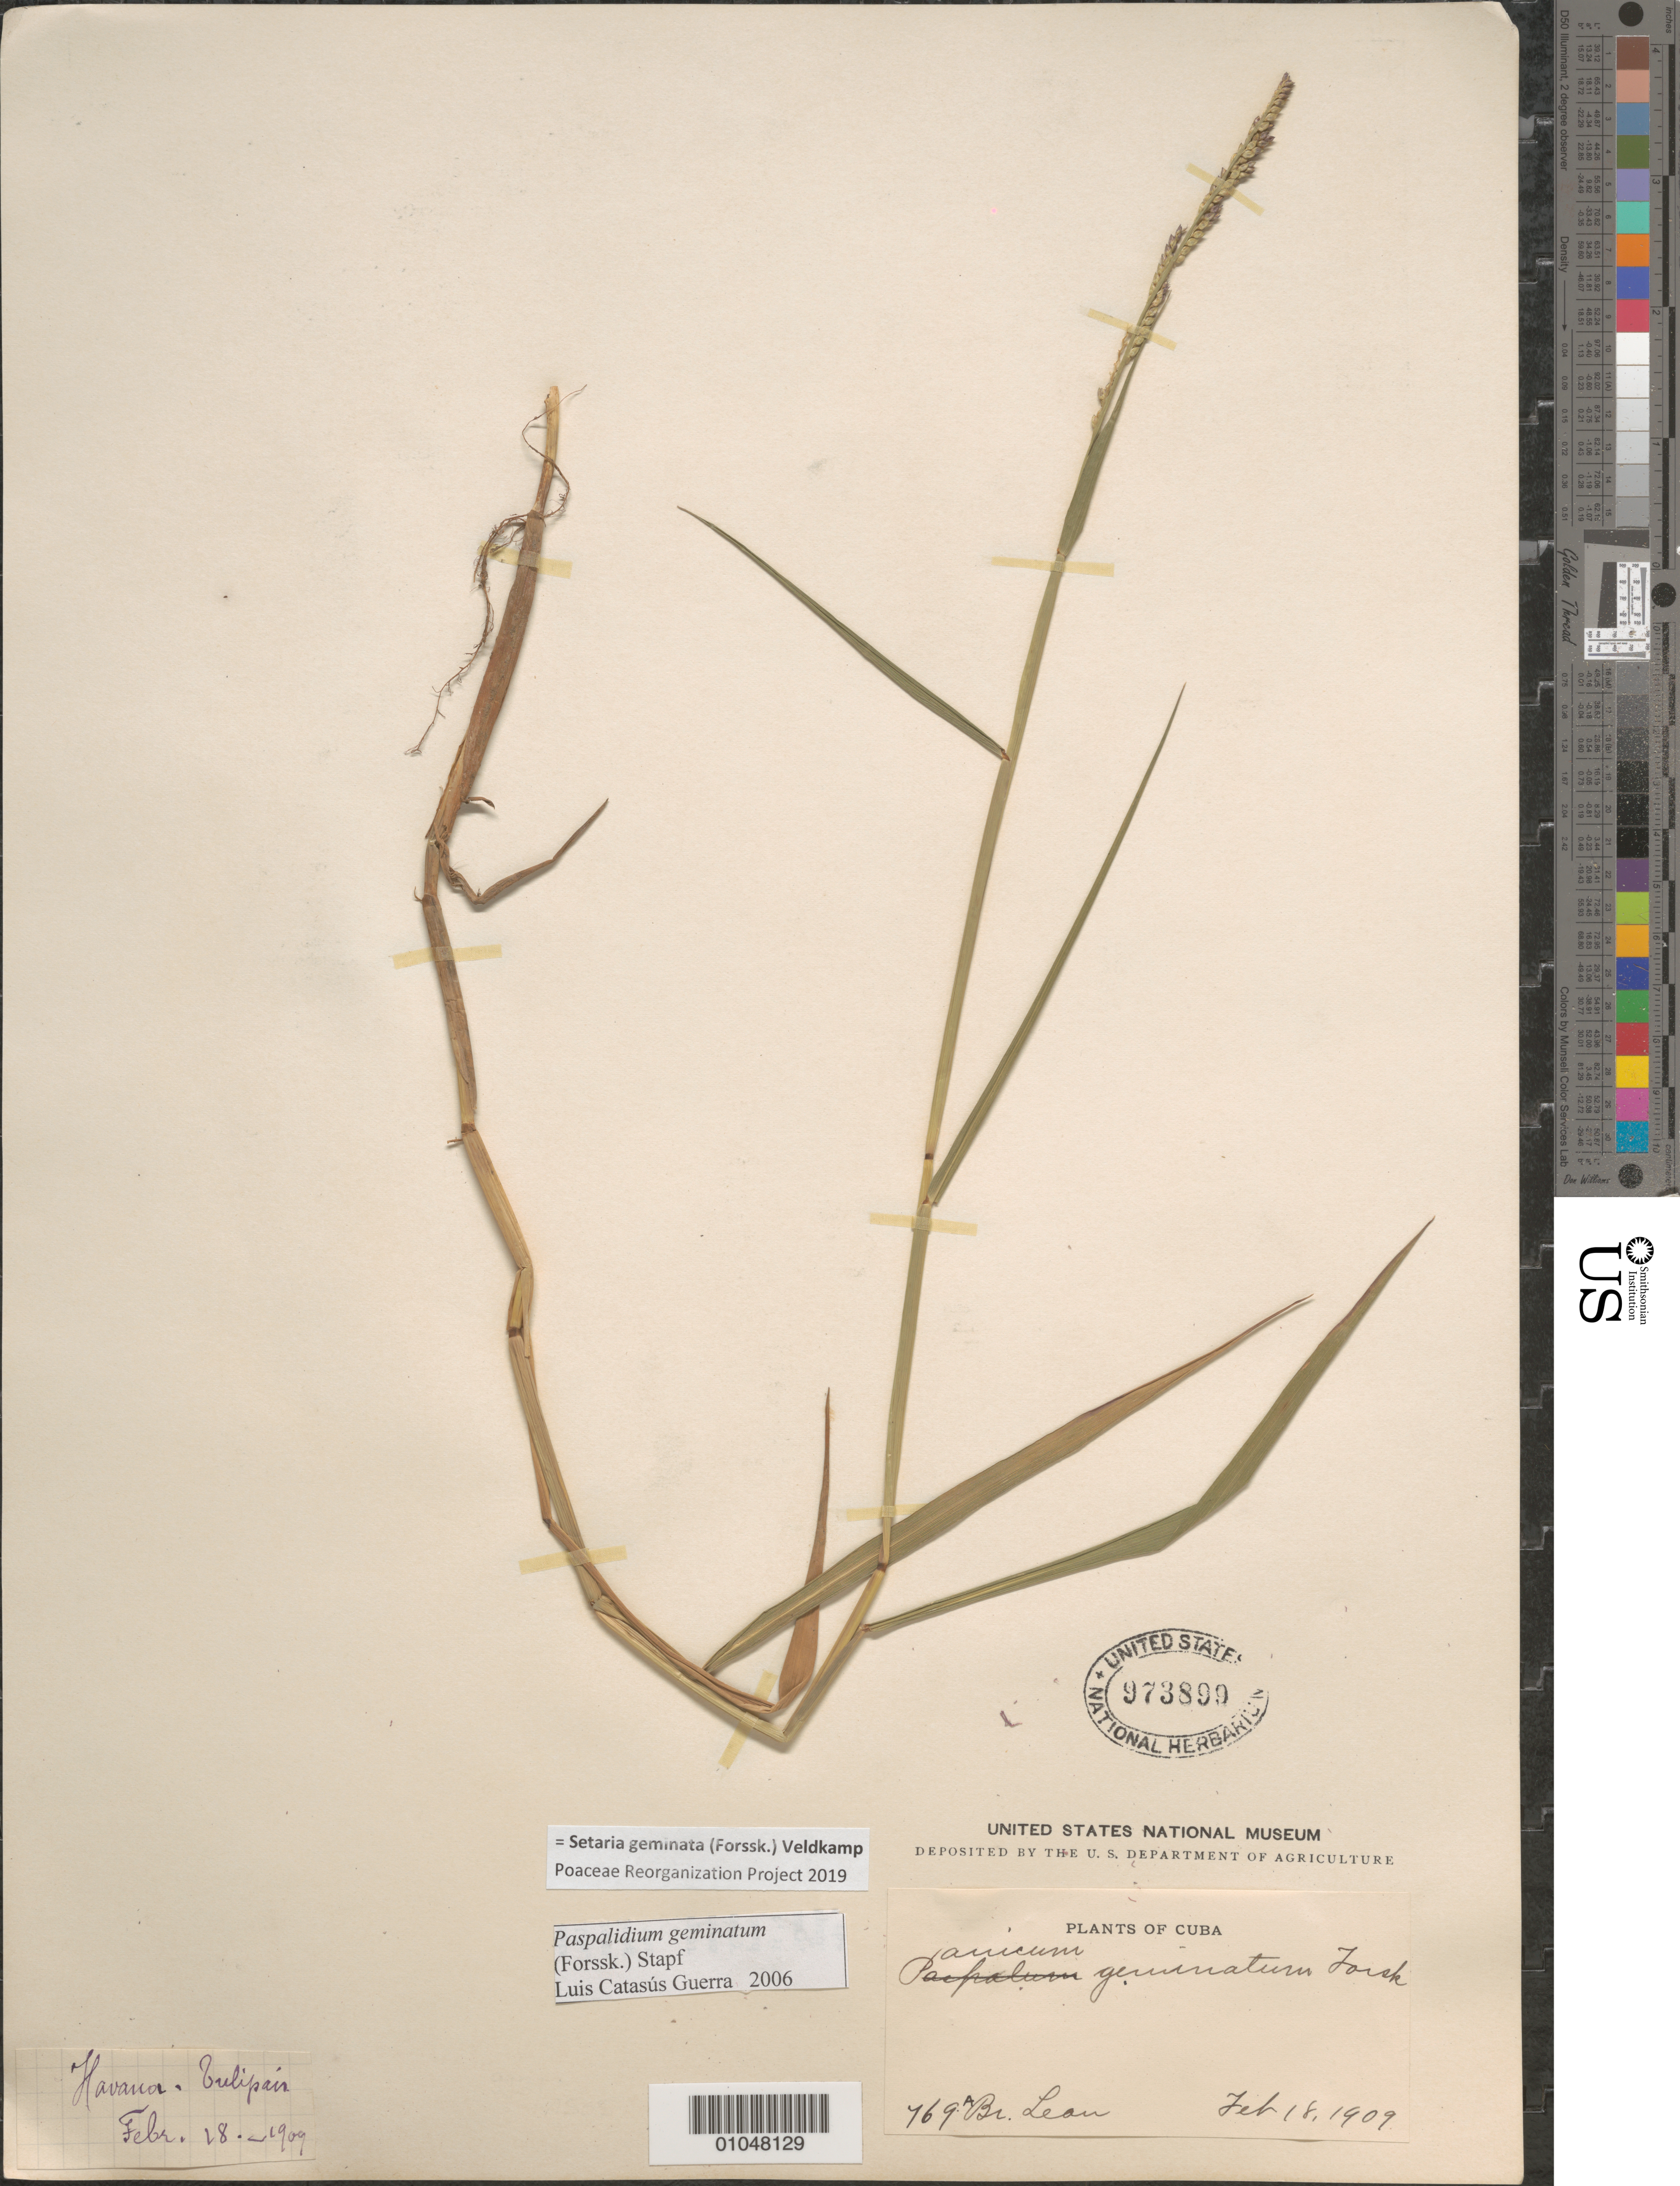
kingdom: Plantae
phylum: Tracheophyta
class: Liliopsida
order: Poales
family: Poaceae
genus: Panicum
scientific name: Panicum geminatum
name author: Forssk.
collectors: Bro. León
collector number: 169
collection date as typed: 18 Feb 1909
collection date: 1909-02-18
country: Cuba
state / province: La Habana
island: Cuba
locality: La Habana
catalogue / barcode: US 973899